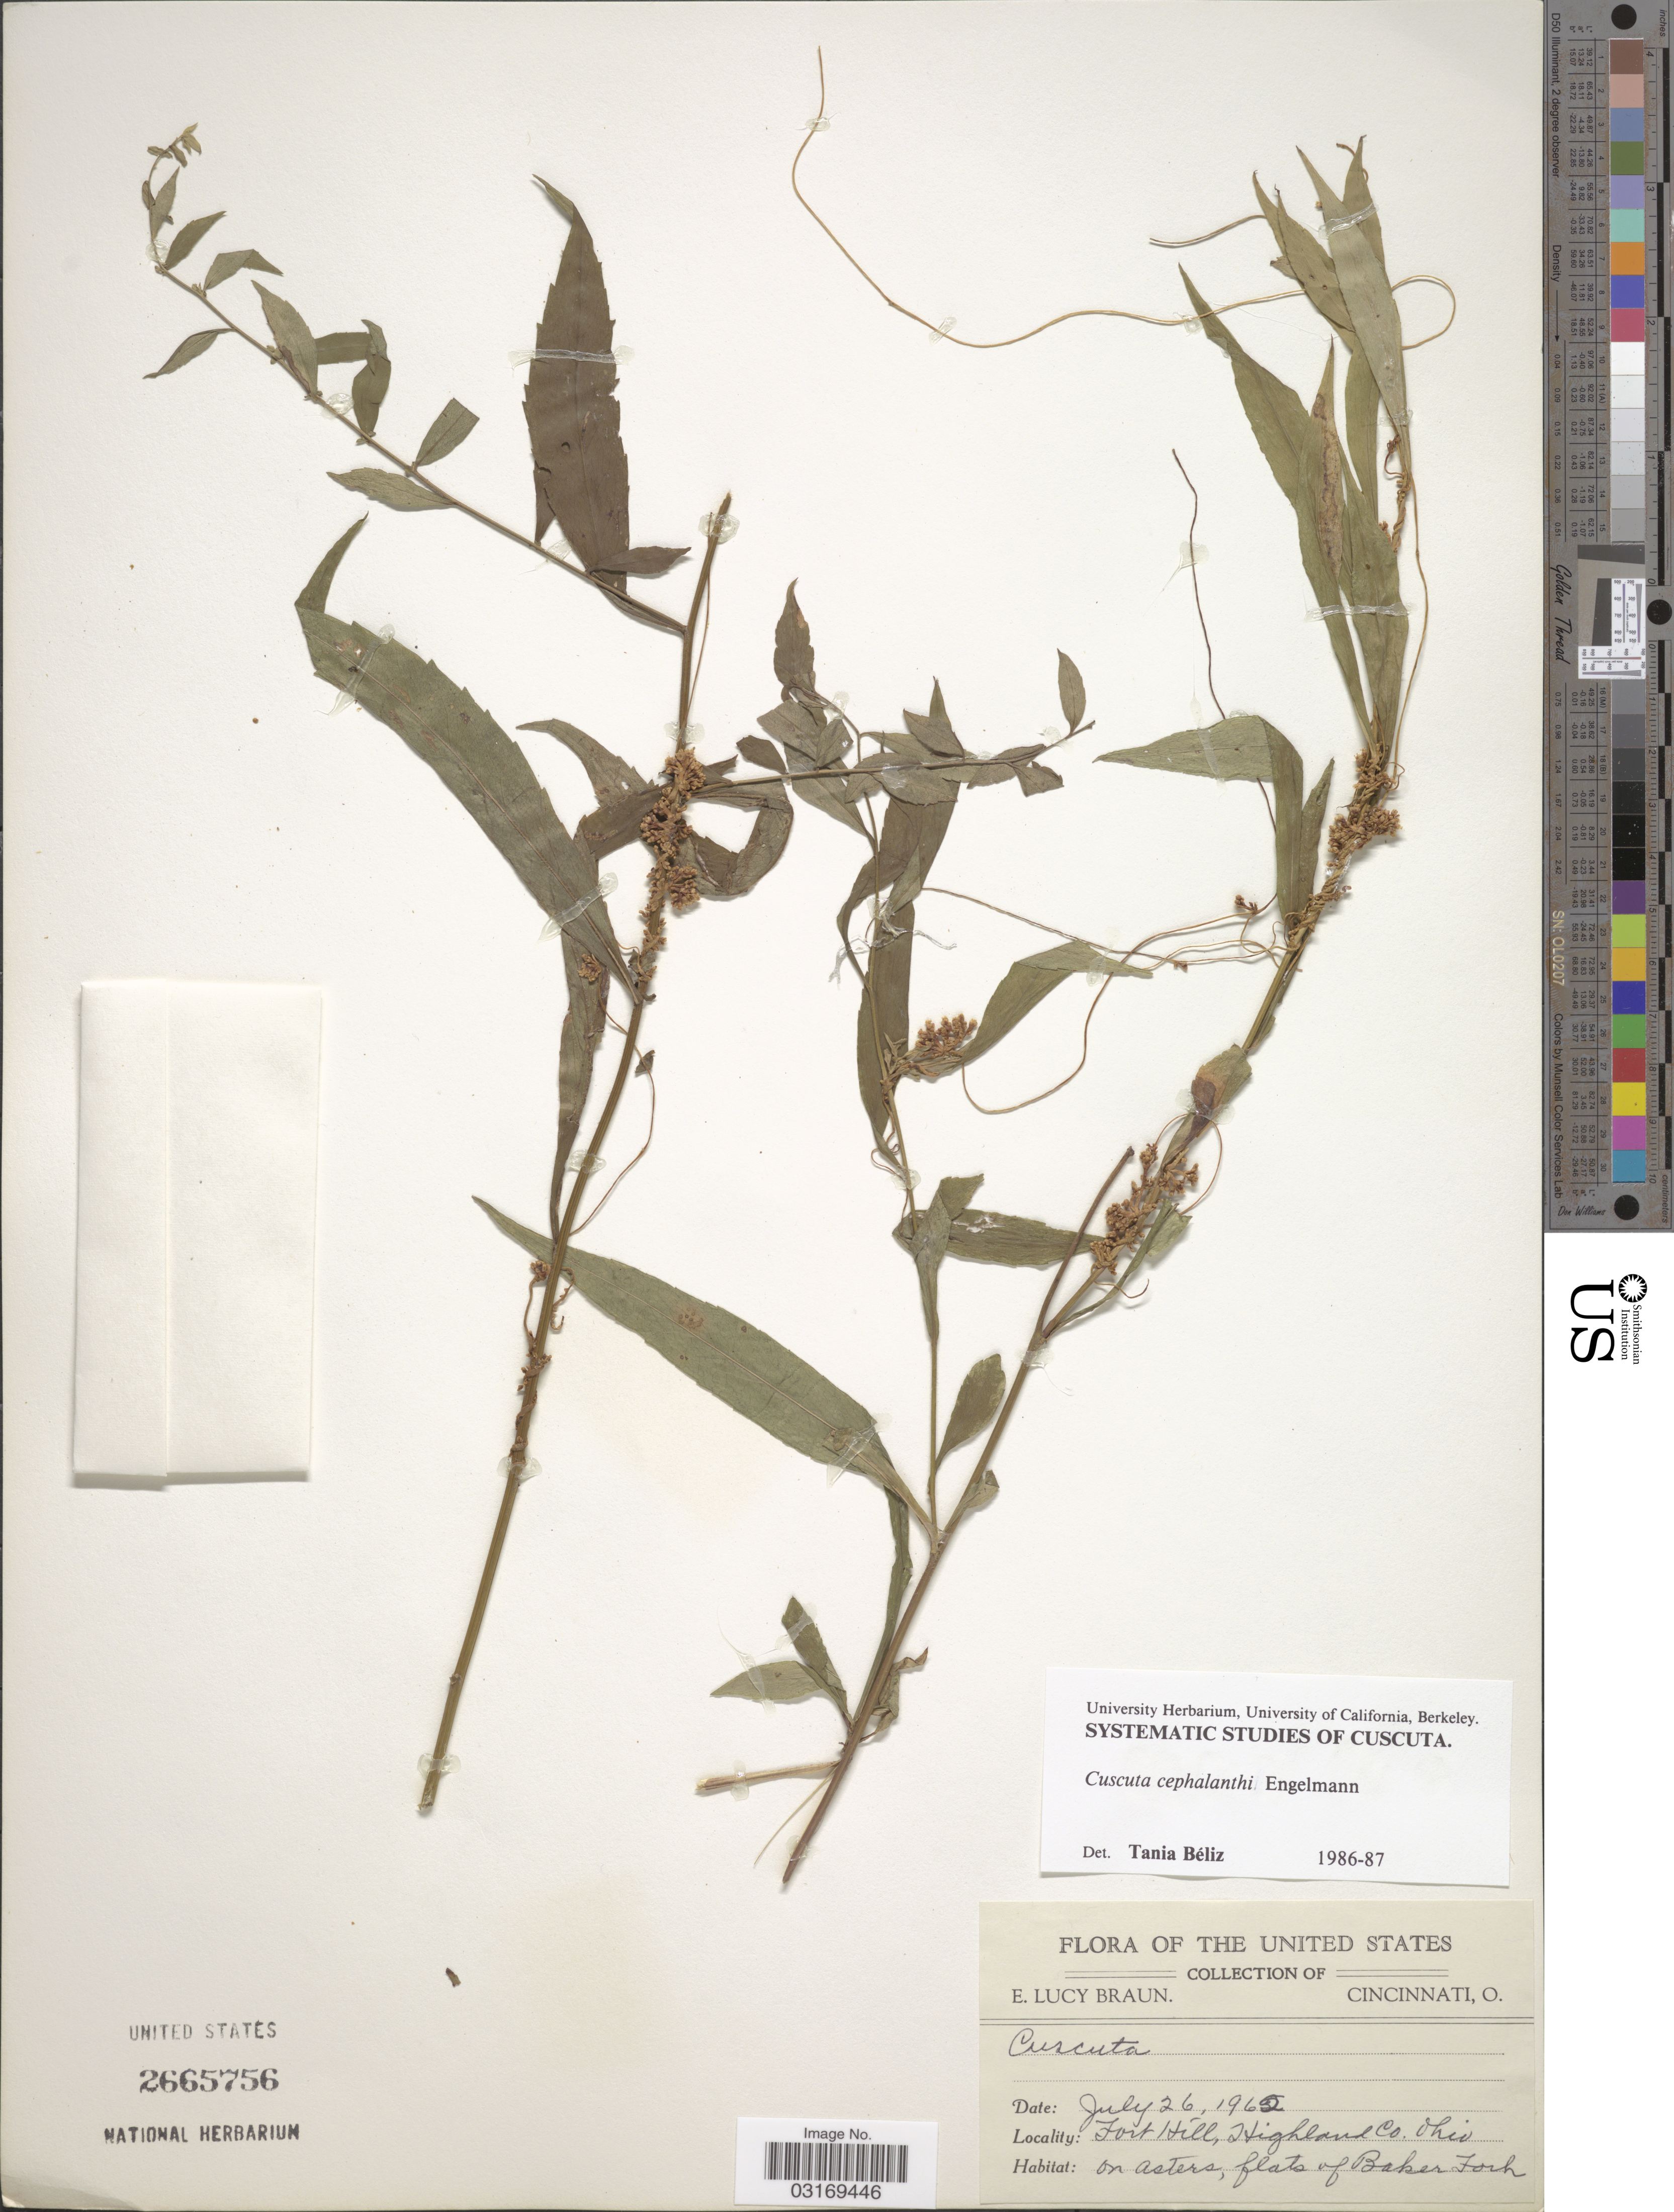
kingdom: Plantae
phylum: Tracheophyta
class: Magnoliopsida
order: Solanales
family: Convolvulaceae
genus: Cuscuta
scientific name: Cuscuta cephalanthi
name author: Engelm.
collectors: E. L. Braun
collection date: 1962-07-26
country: United States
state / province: Ohio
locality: Fort Hill, Highland Co.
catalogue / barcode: US 2665756